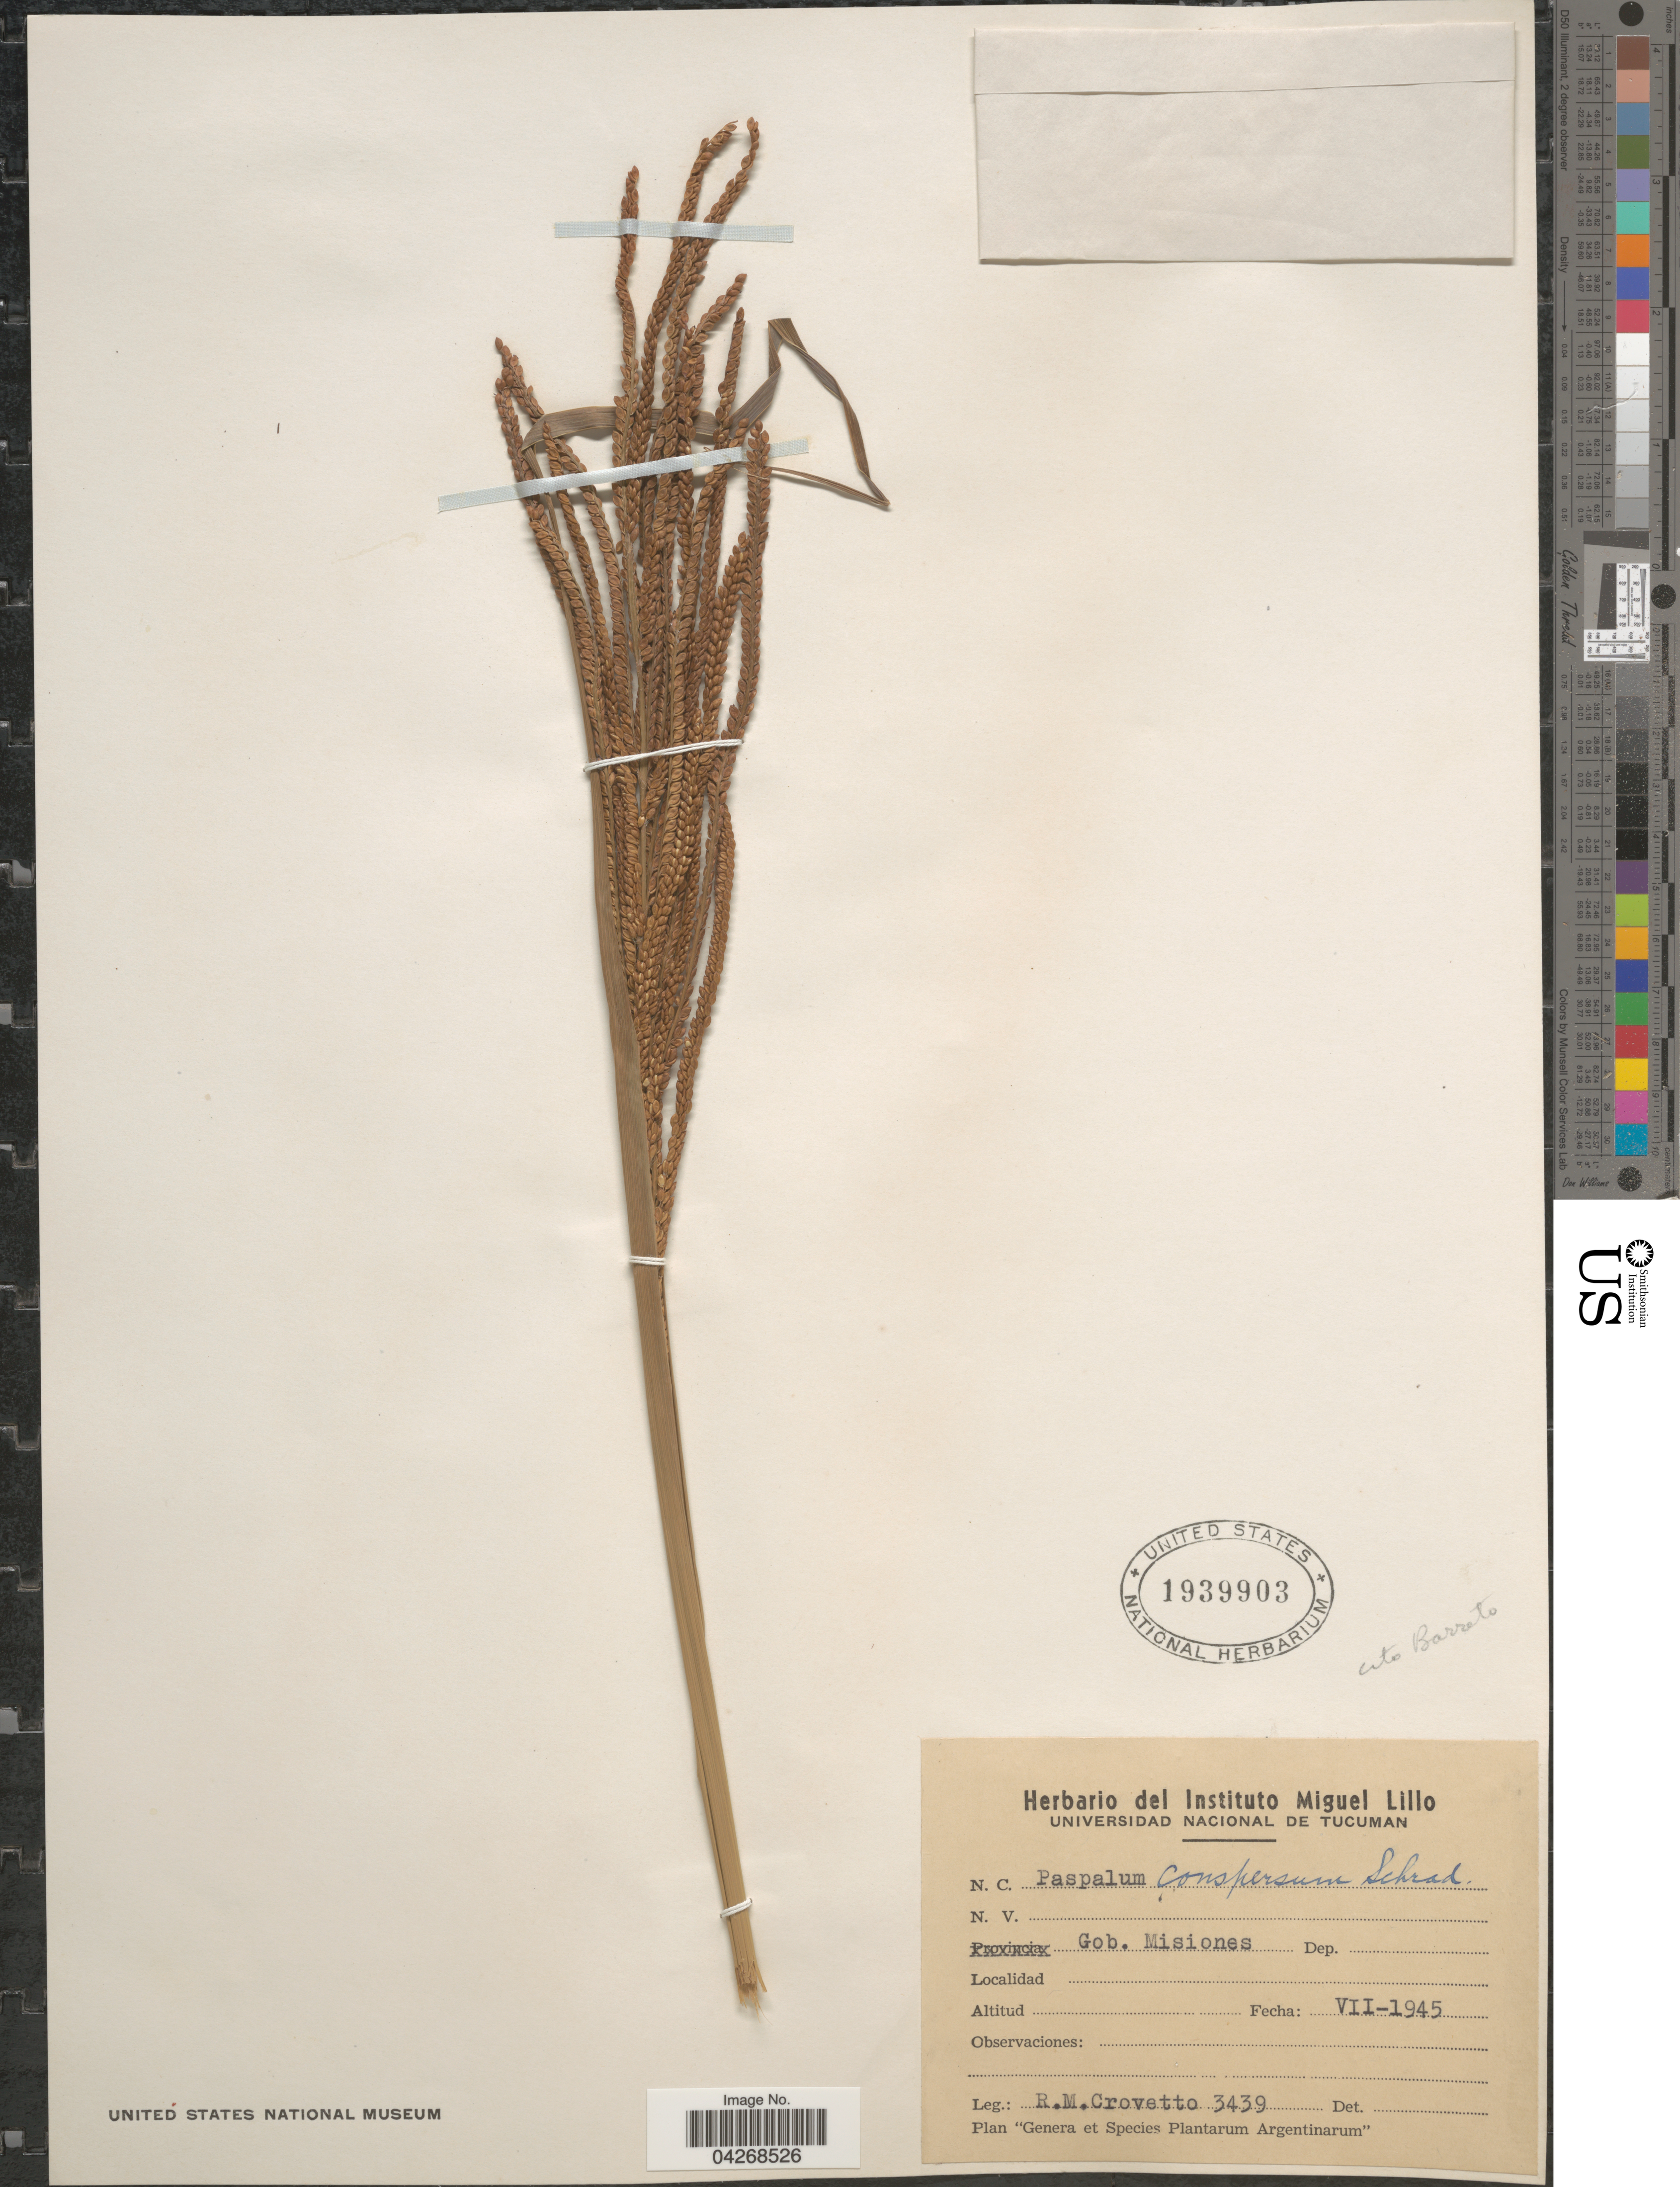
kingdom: Plantae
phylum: Tracheophyta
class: Liliopsida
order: Poales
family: Poaceae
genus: Paspalum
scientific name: Paspalum conspersum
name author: Schrad.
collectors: R. Crovetto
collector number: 3439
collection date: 1945-07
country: Argentina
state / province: Misiones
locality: Gob. Misiones.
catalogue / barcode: US 1939903